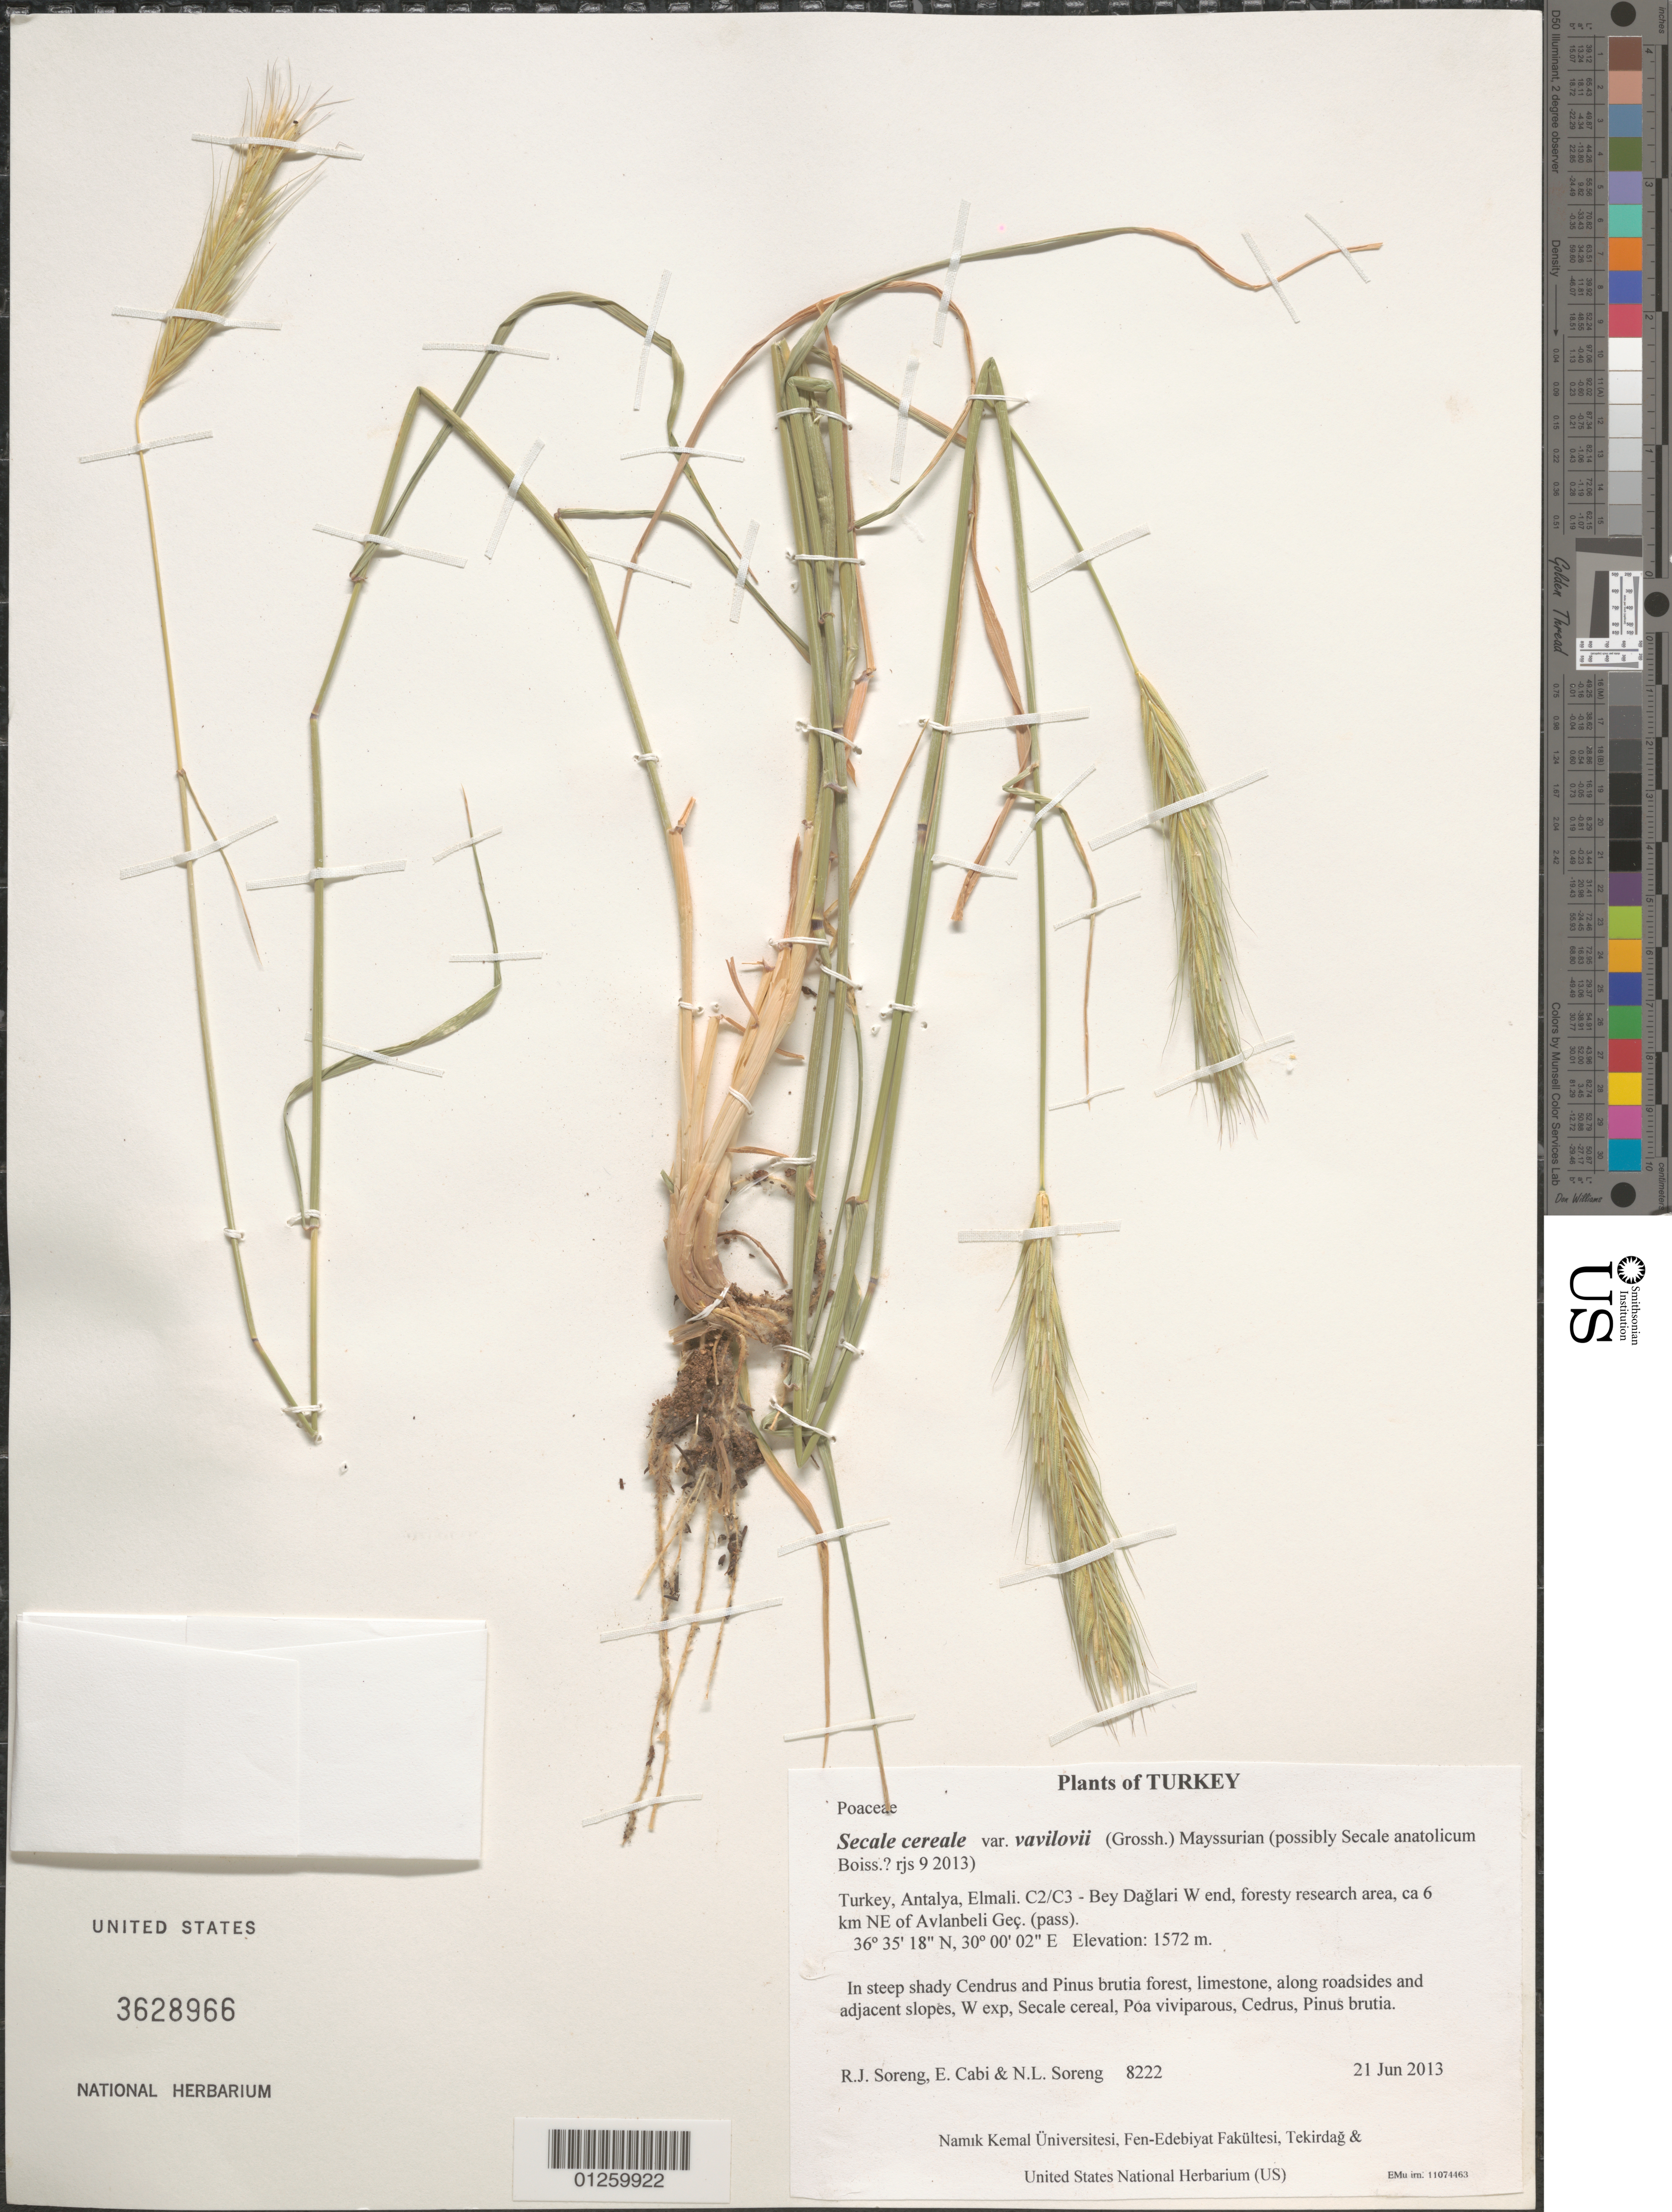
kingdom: Plantae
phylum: Tracheophyta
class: Liliopsida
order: Poales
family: Poaceae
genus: Secale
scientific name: Secale cereale var. vavilovii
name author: (Grossh.) Mayssurian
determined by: Cabi, E.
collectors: R. J. Soreng, E. Cabi & N. L. Soreng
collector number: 8222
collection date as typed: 2013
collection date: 2013-06-21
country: Turkey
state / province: Antalya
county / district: Elmali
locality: C2/C3 - Bey Daglari W end, foresty research area, ca 6 km NE of Avlanbeli Geç. (pass)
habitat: In steep shady Cendrus and Pinus brutia forest, limestone, along roadsides and adjacent slopes, W exp.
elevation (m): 1572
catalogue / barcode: US 3628966